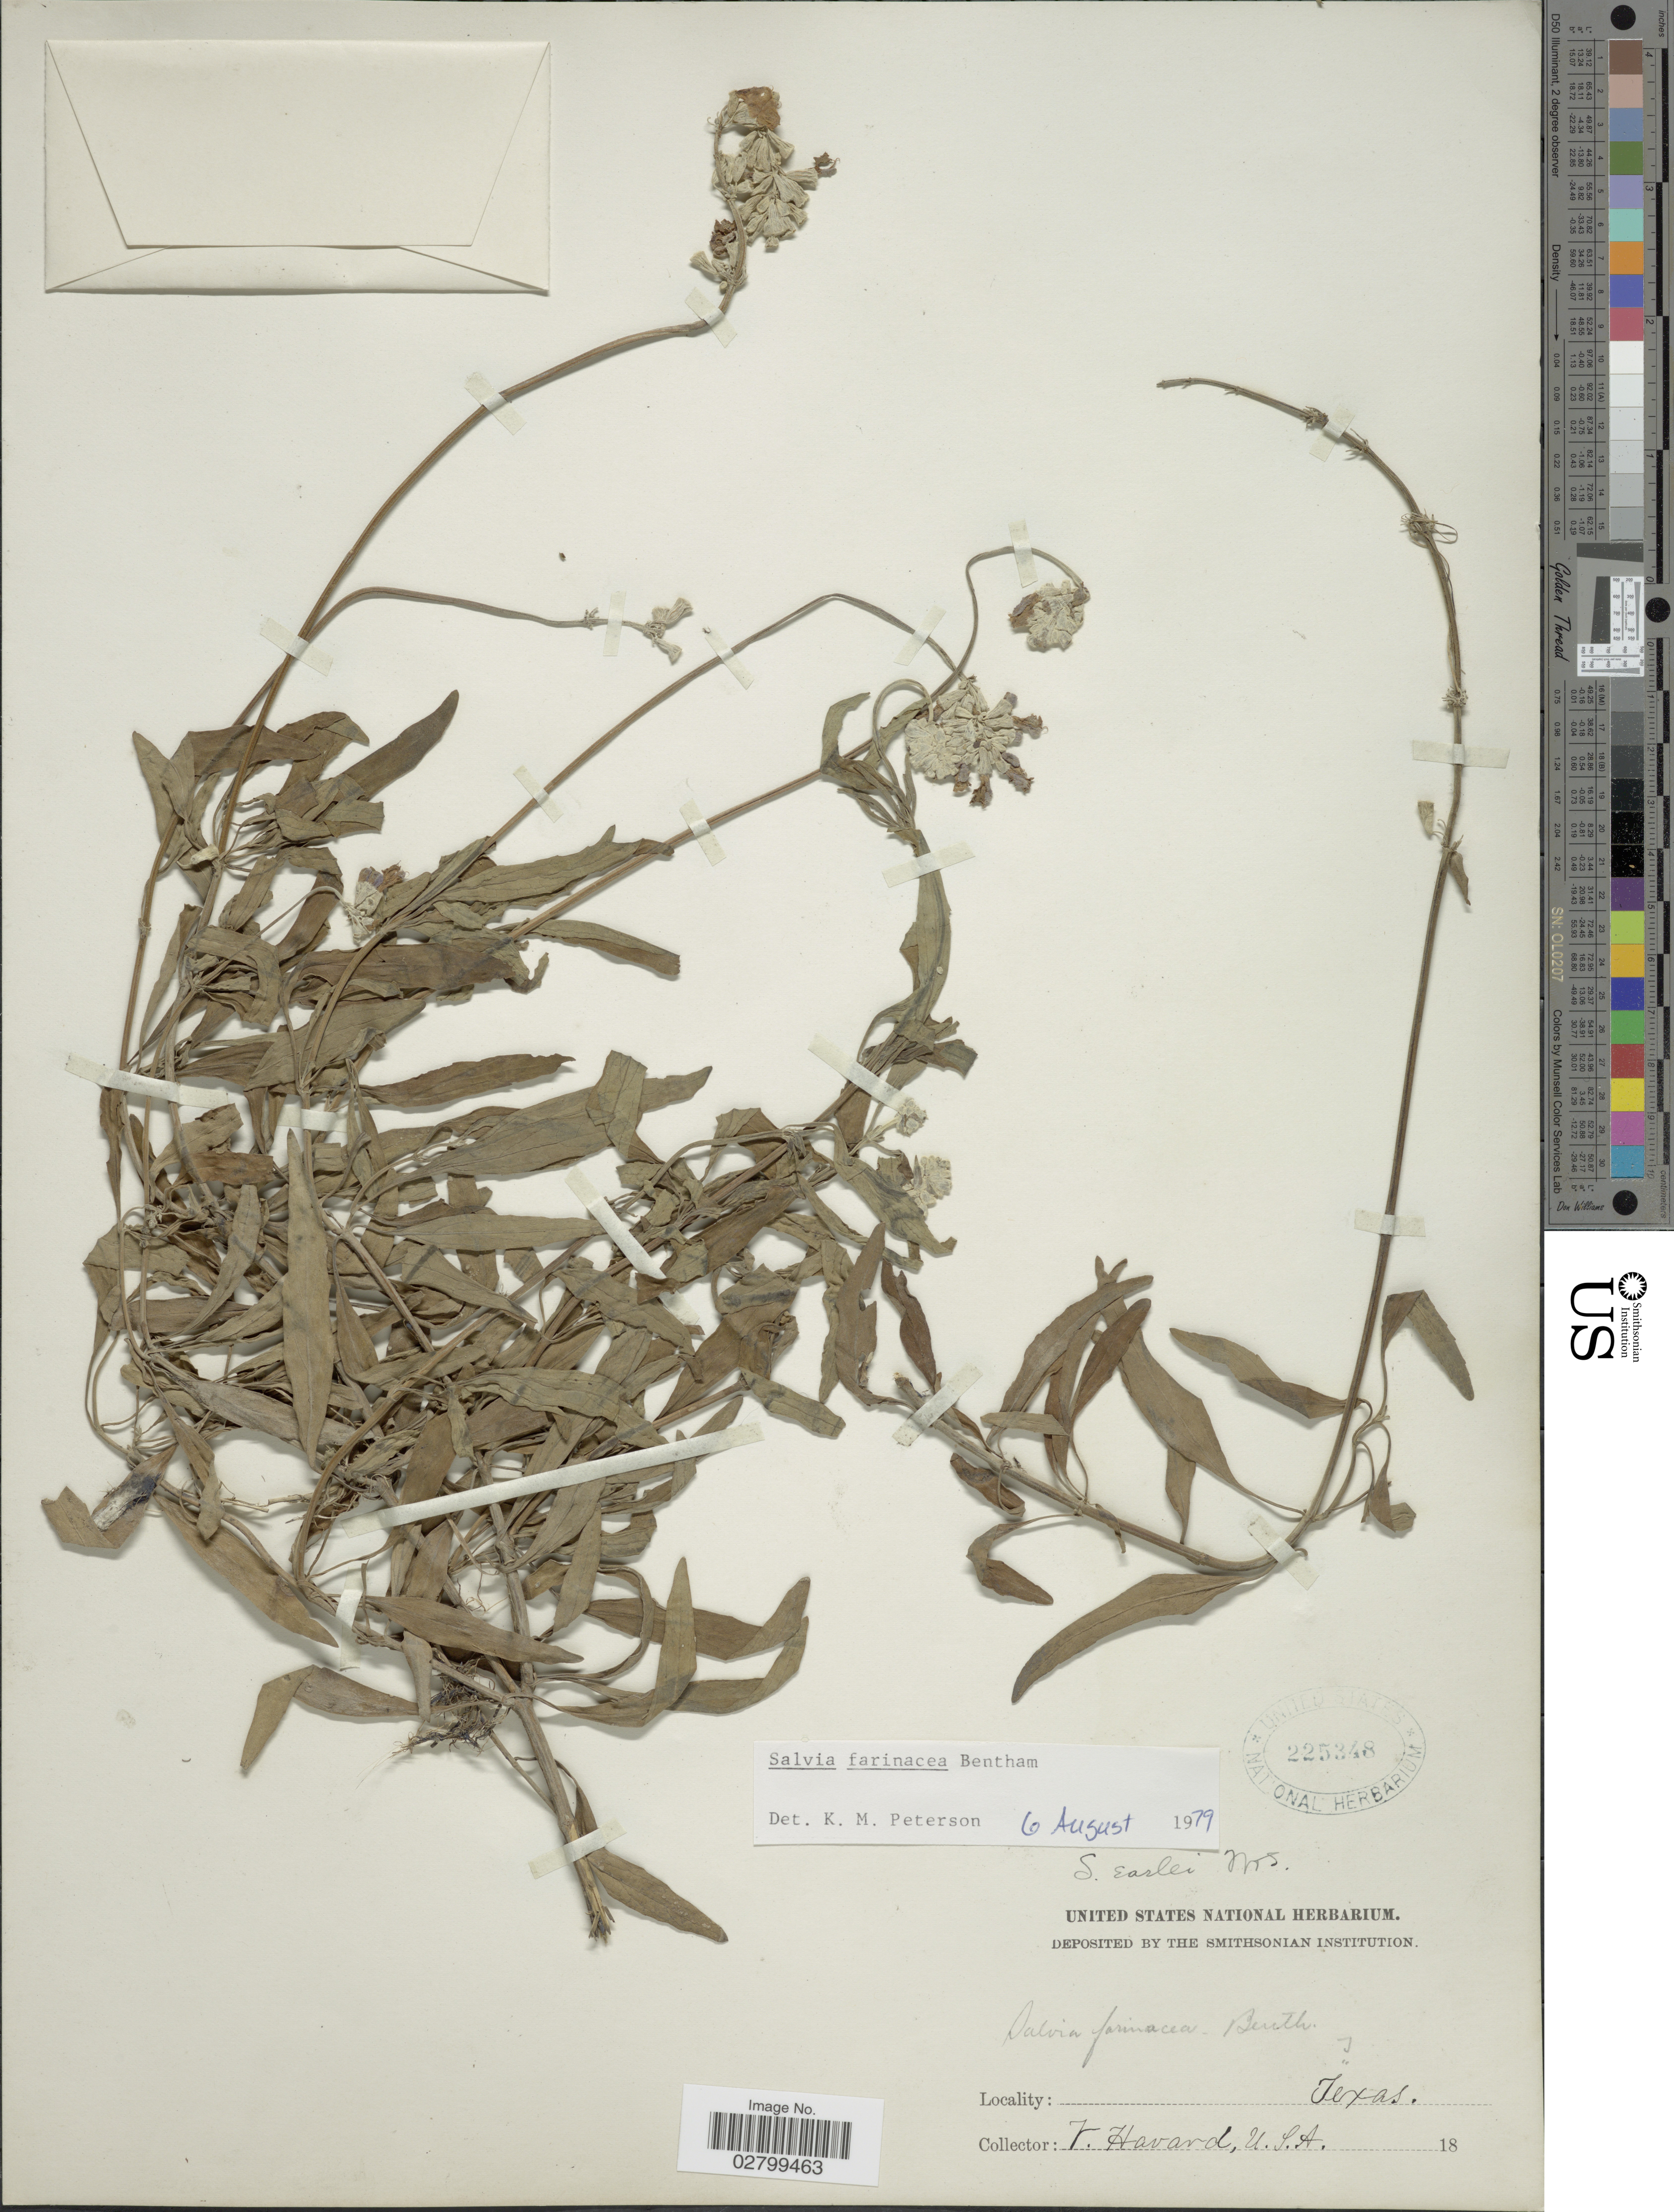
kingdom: Plantae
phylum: Tracheophyta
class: Magnoliopsida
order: Lamiales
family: Lamiaceae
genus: Salvia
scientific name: Salvia farinacea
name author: Benth.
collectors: V. Havard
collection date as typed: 18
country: United States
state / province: Texas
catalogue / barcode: US 225348